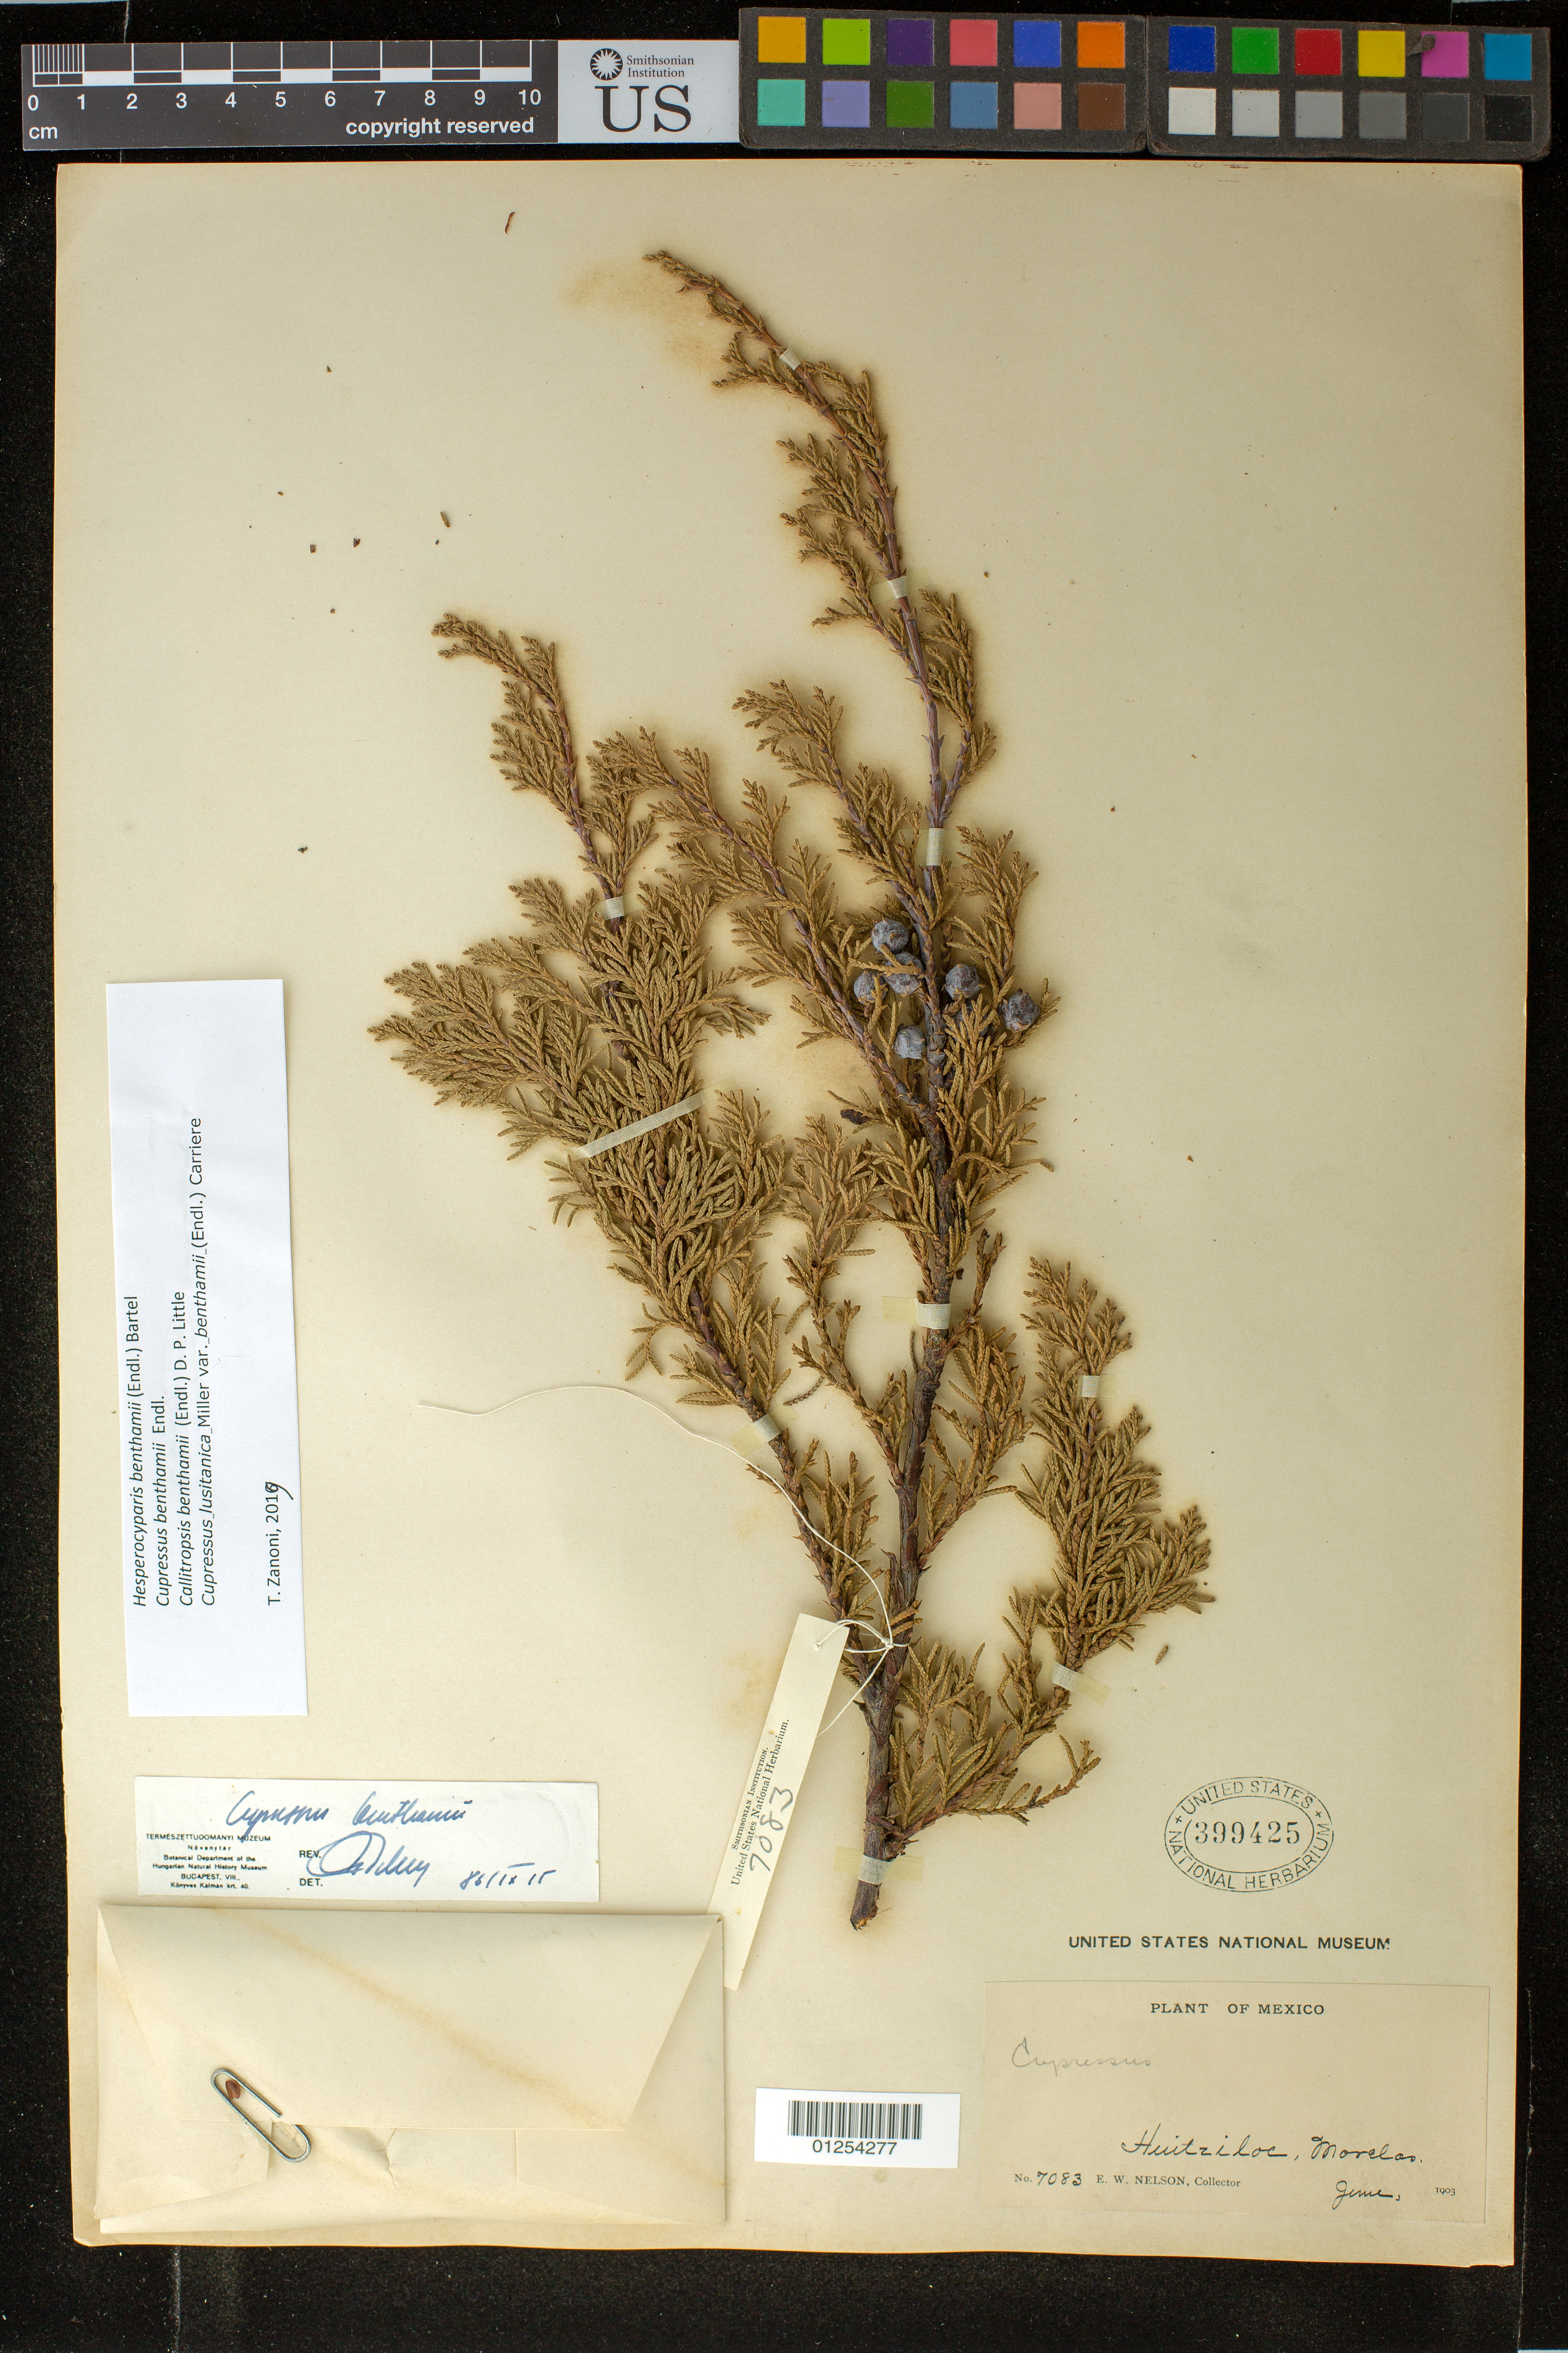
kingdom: Plantae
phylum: Tracheophyta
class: Pinopsida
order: Pinales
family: Cupressaceae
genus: Hesperocyparis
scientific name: Hesperocyparis benthamii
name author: (Endl.) Bartel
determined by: Zanoni, T. A., (NY), New York Botanical Garden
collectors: E. W. Nelson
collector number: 7083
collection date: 1903-06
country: Mexico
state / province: Morelos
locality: Huitziloc.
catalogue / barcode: US 399425